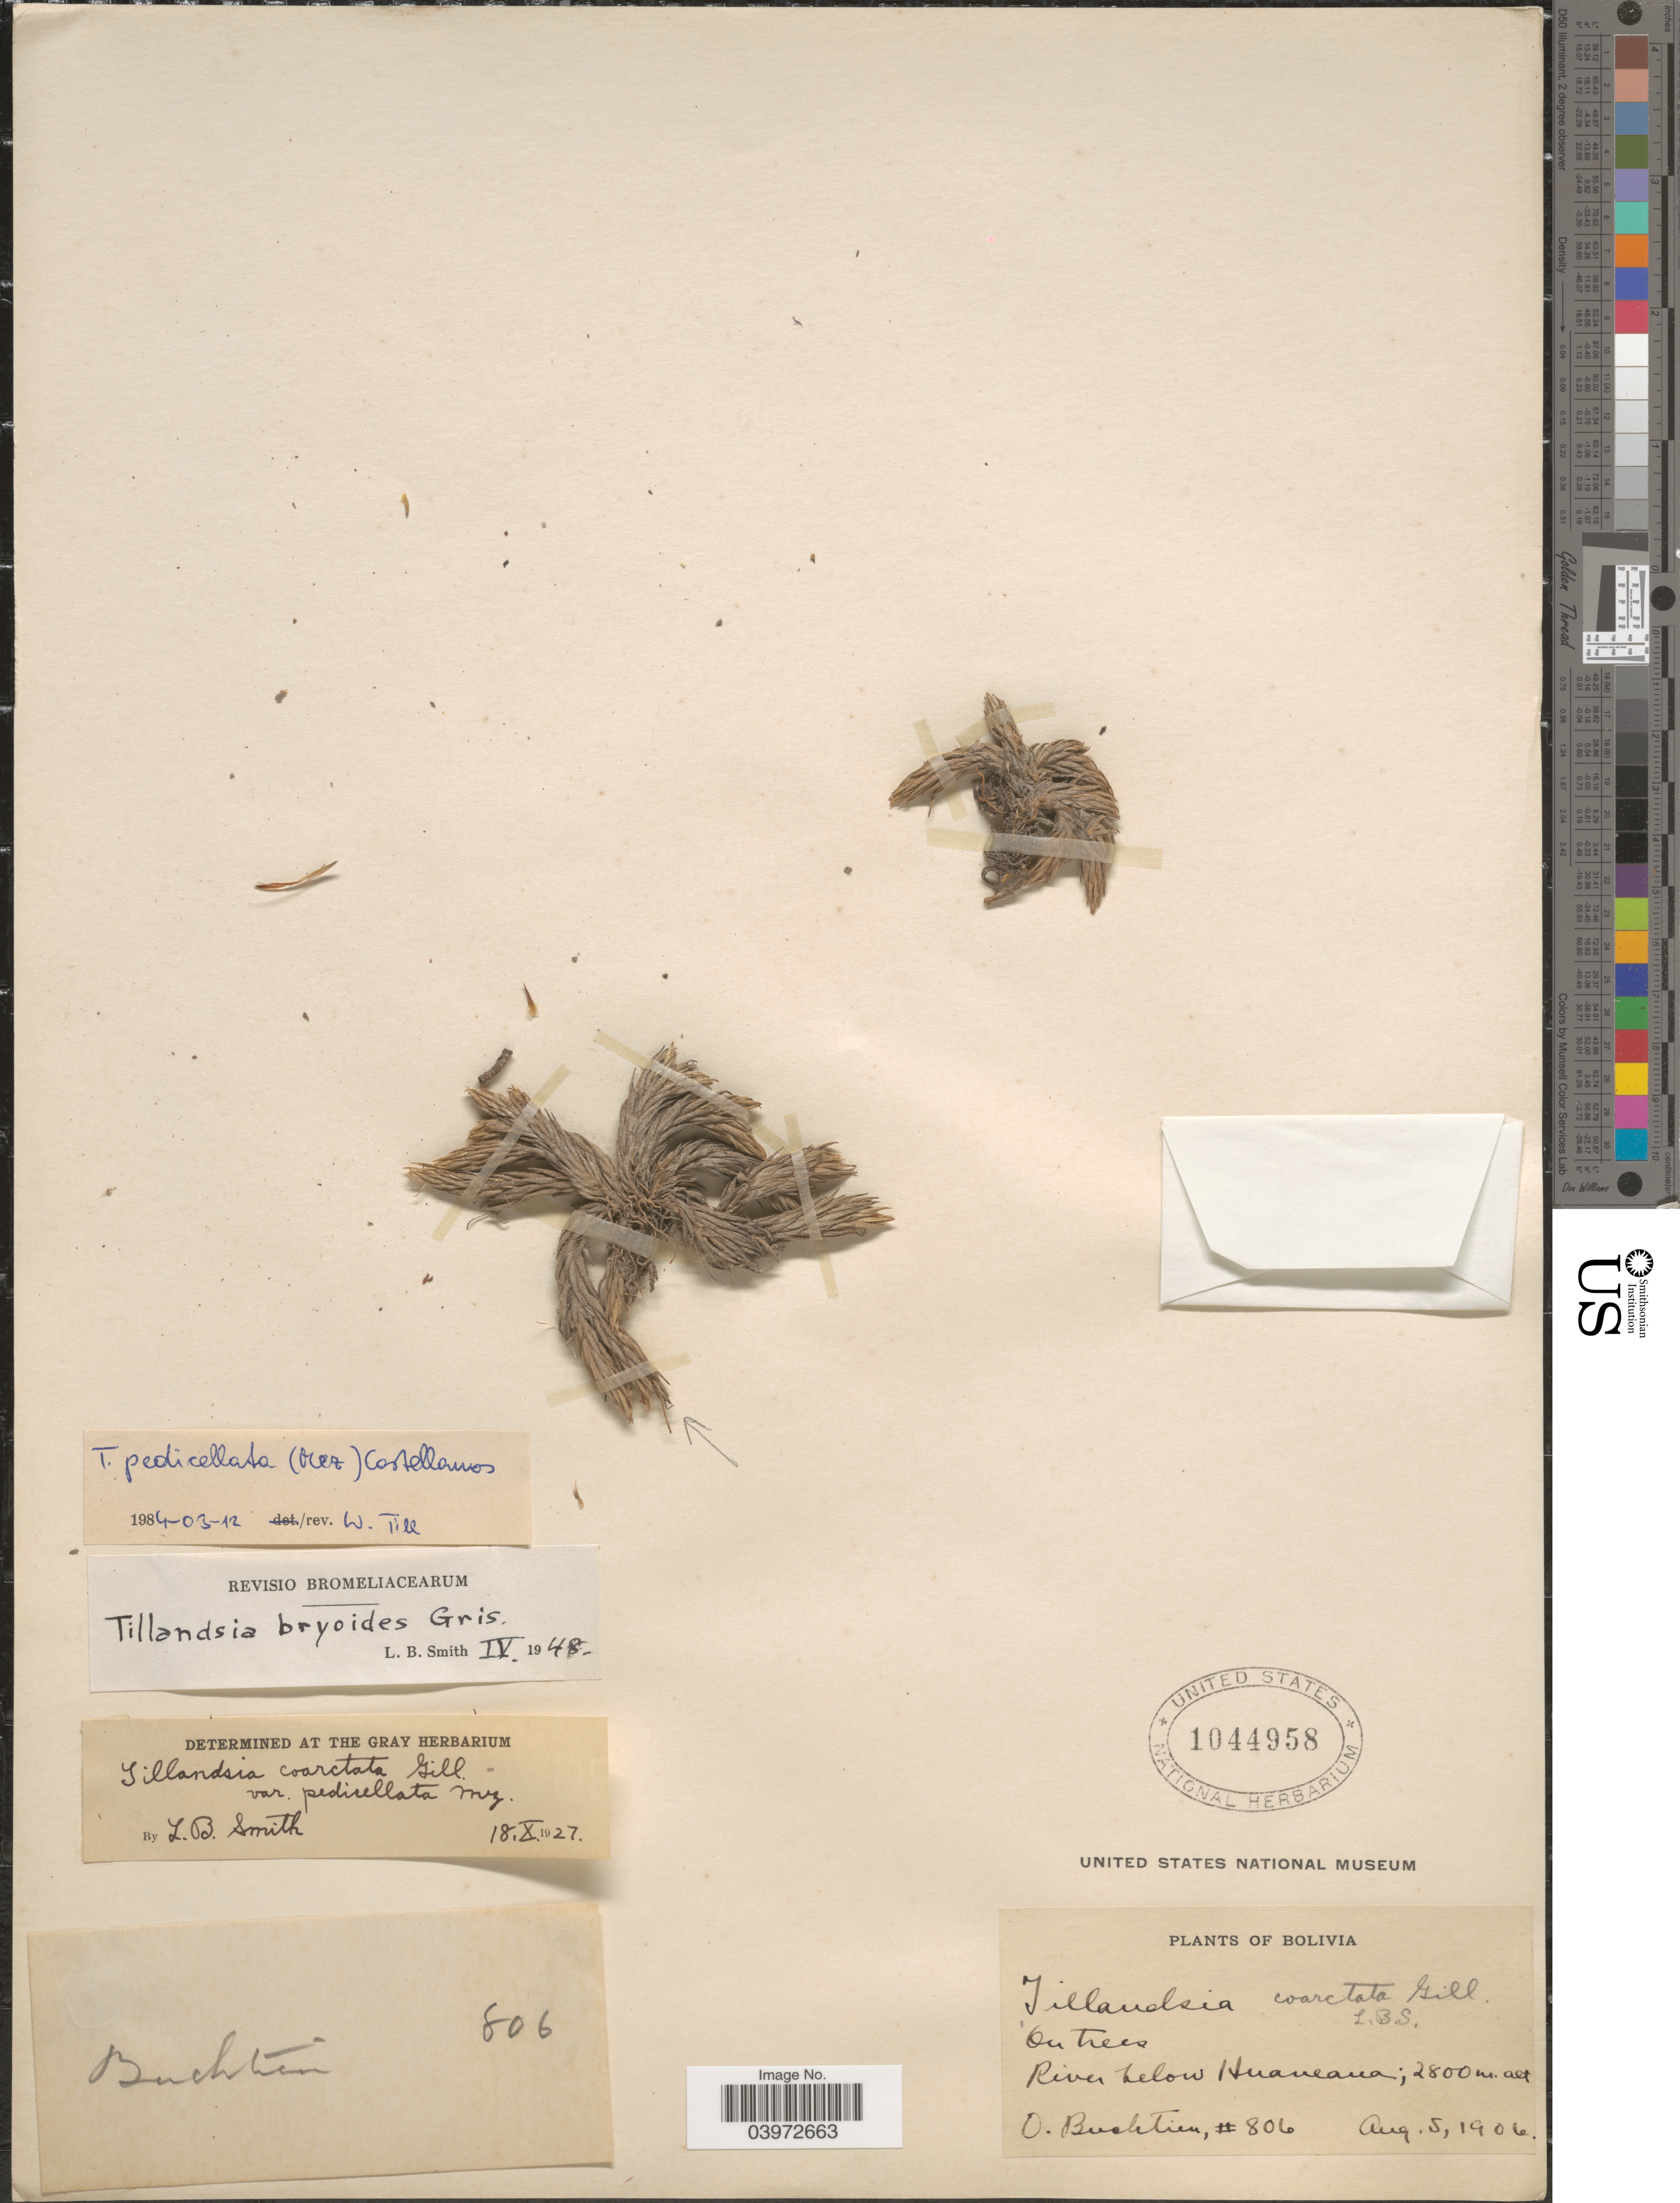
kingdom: Plantae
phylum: Tracheophyta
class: Liliopsida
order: Poales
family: Bromeliaceae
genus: Tillandsia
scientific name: Tillandsia bryoides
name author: Griseb. ex Baker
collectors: O. Buchtien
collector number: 806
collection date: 1906-08-05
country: Bolivia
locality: River below Huancana.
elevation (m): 2800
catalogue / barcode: US 1044958